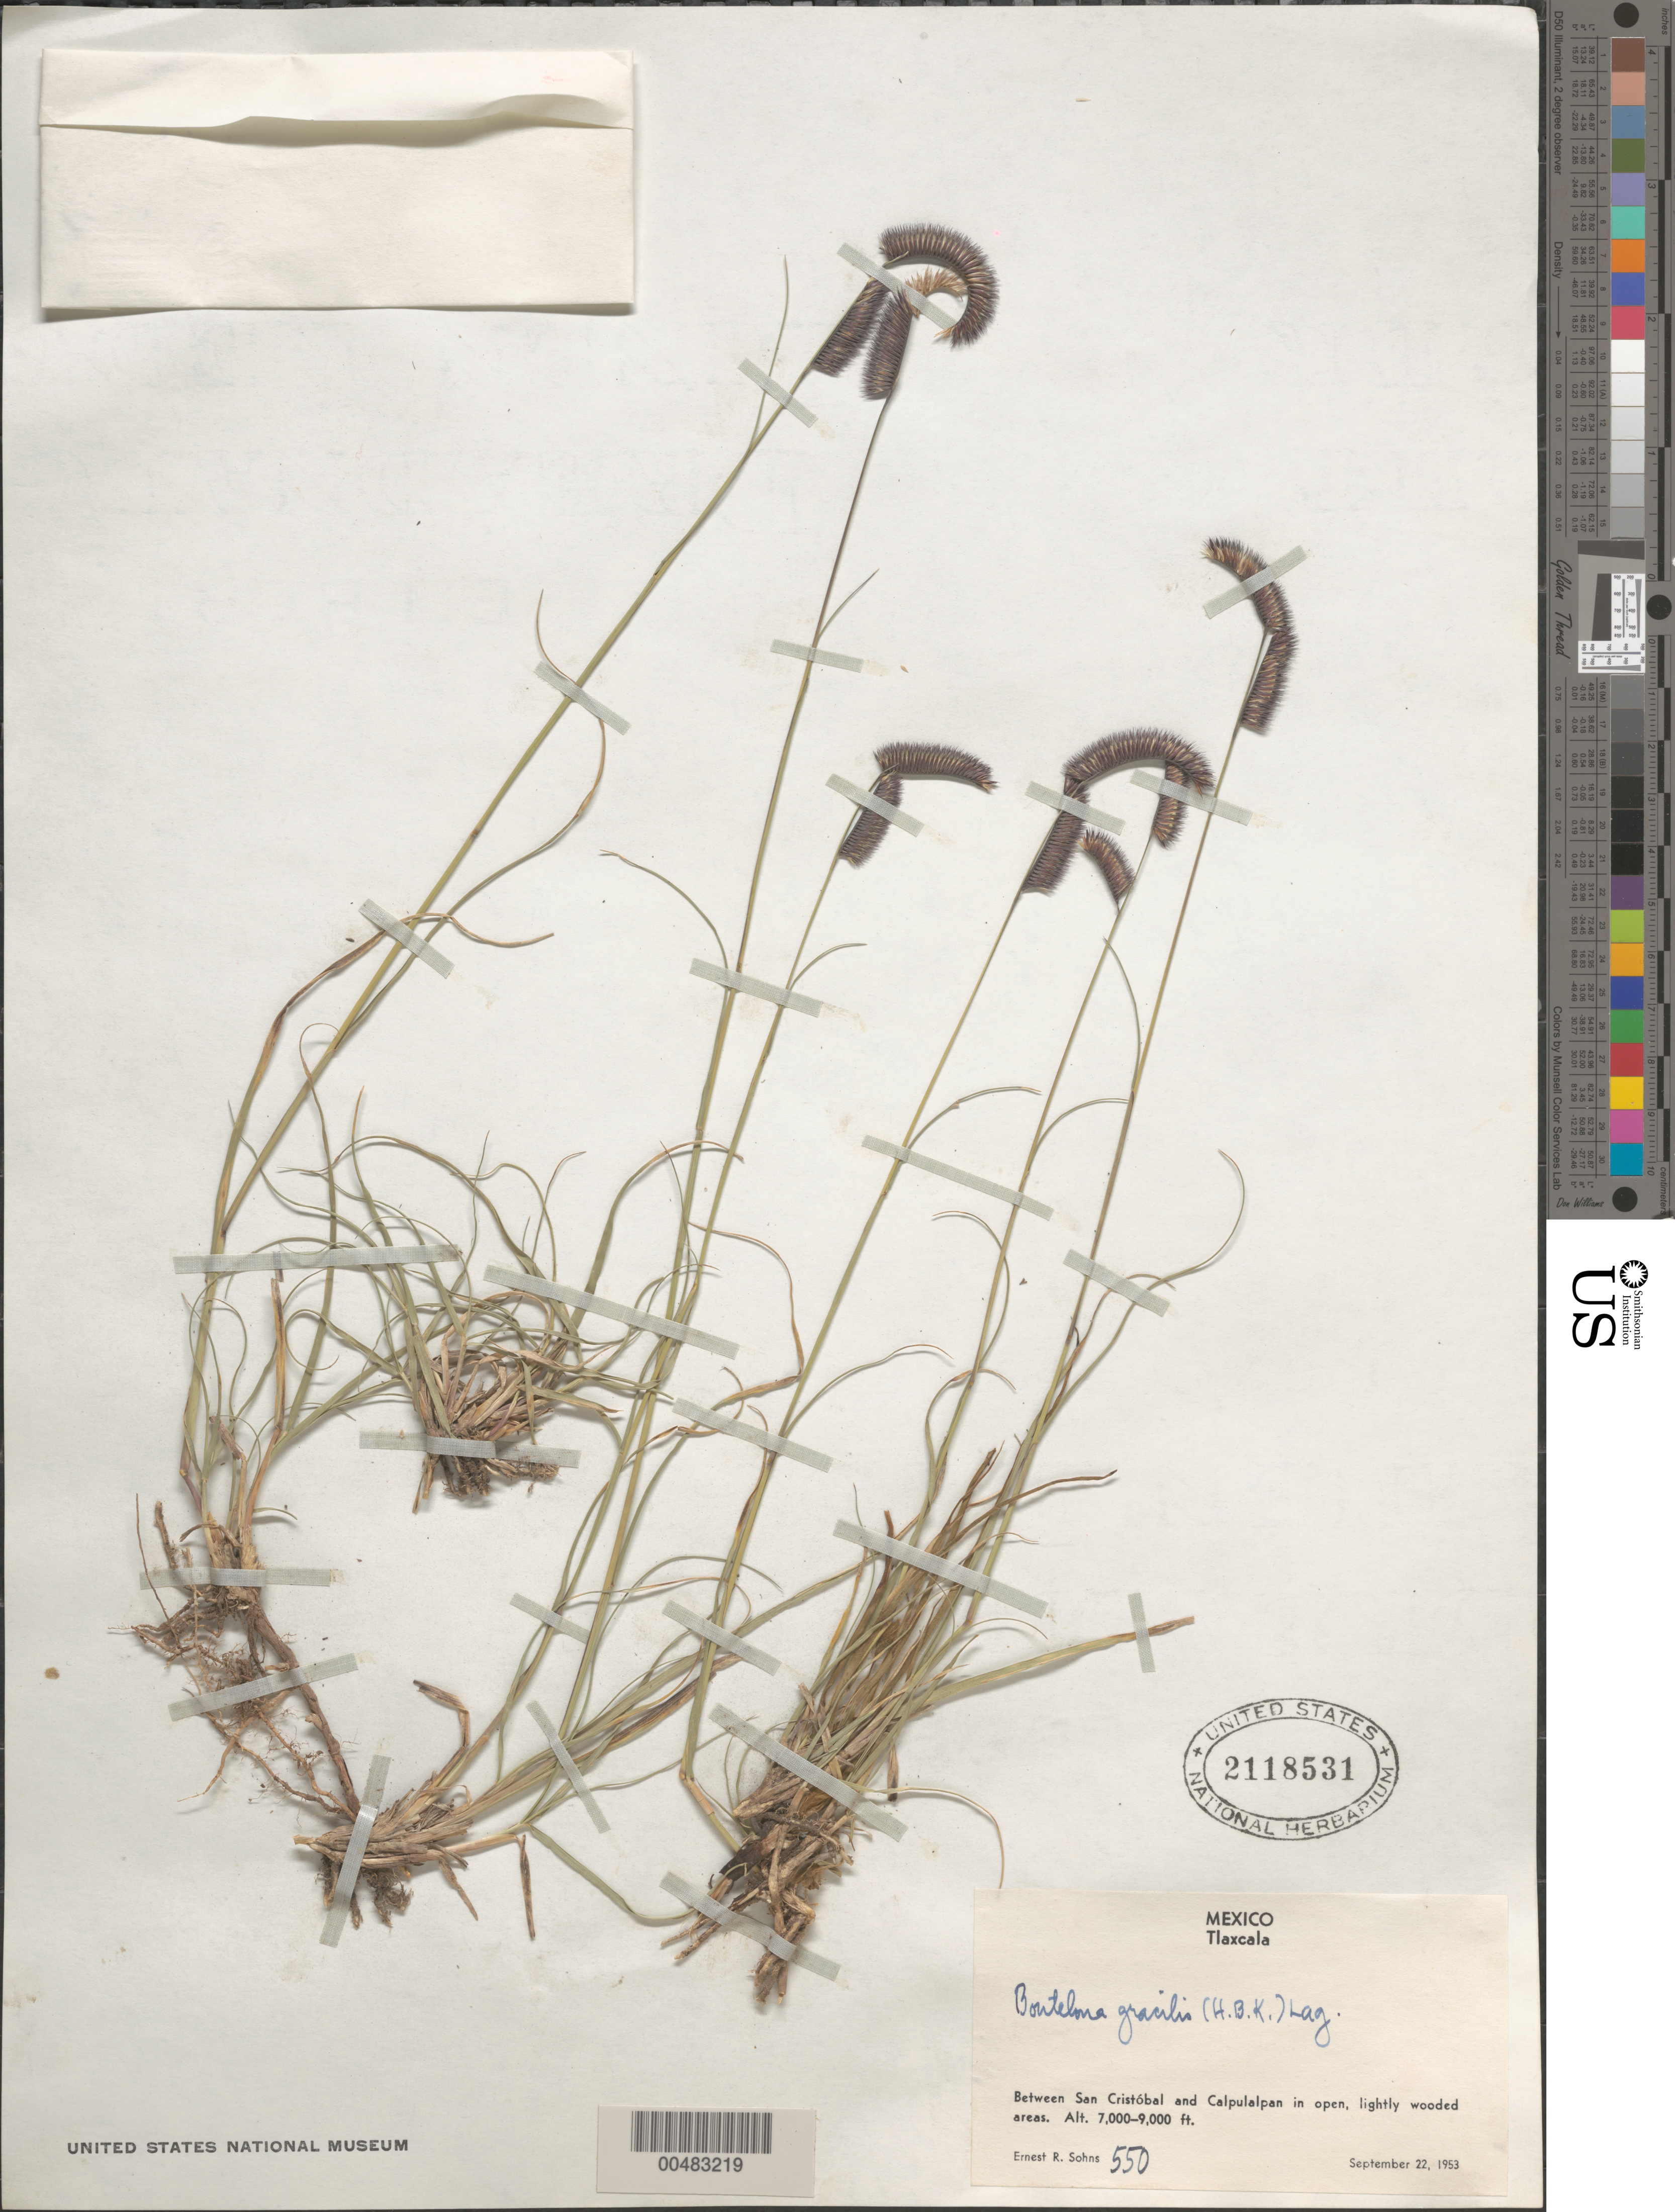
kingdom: Plantae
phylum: Tracheophyta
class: Liliopsida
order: Poales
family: Poaceae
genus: Bouteloua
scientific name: Bouteloua gracilis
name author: (Kunth) Lag. ex Griffiths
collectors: E. R. Sohns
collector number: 550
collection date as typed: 22 Sep 1953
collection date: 1953-09-22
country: Mexico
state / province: Tlaxcala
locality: Between San Cristóbal and Calpulalpan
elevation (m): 2134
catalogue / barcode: US 2118531